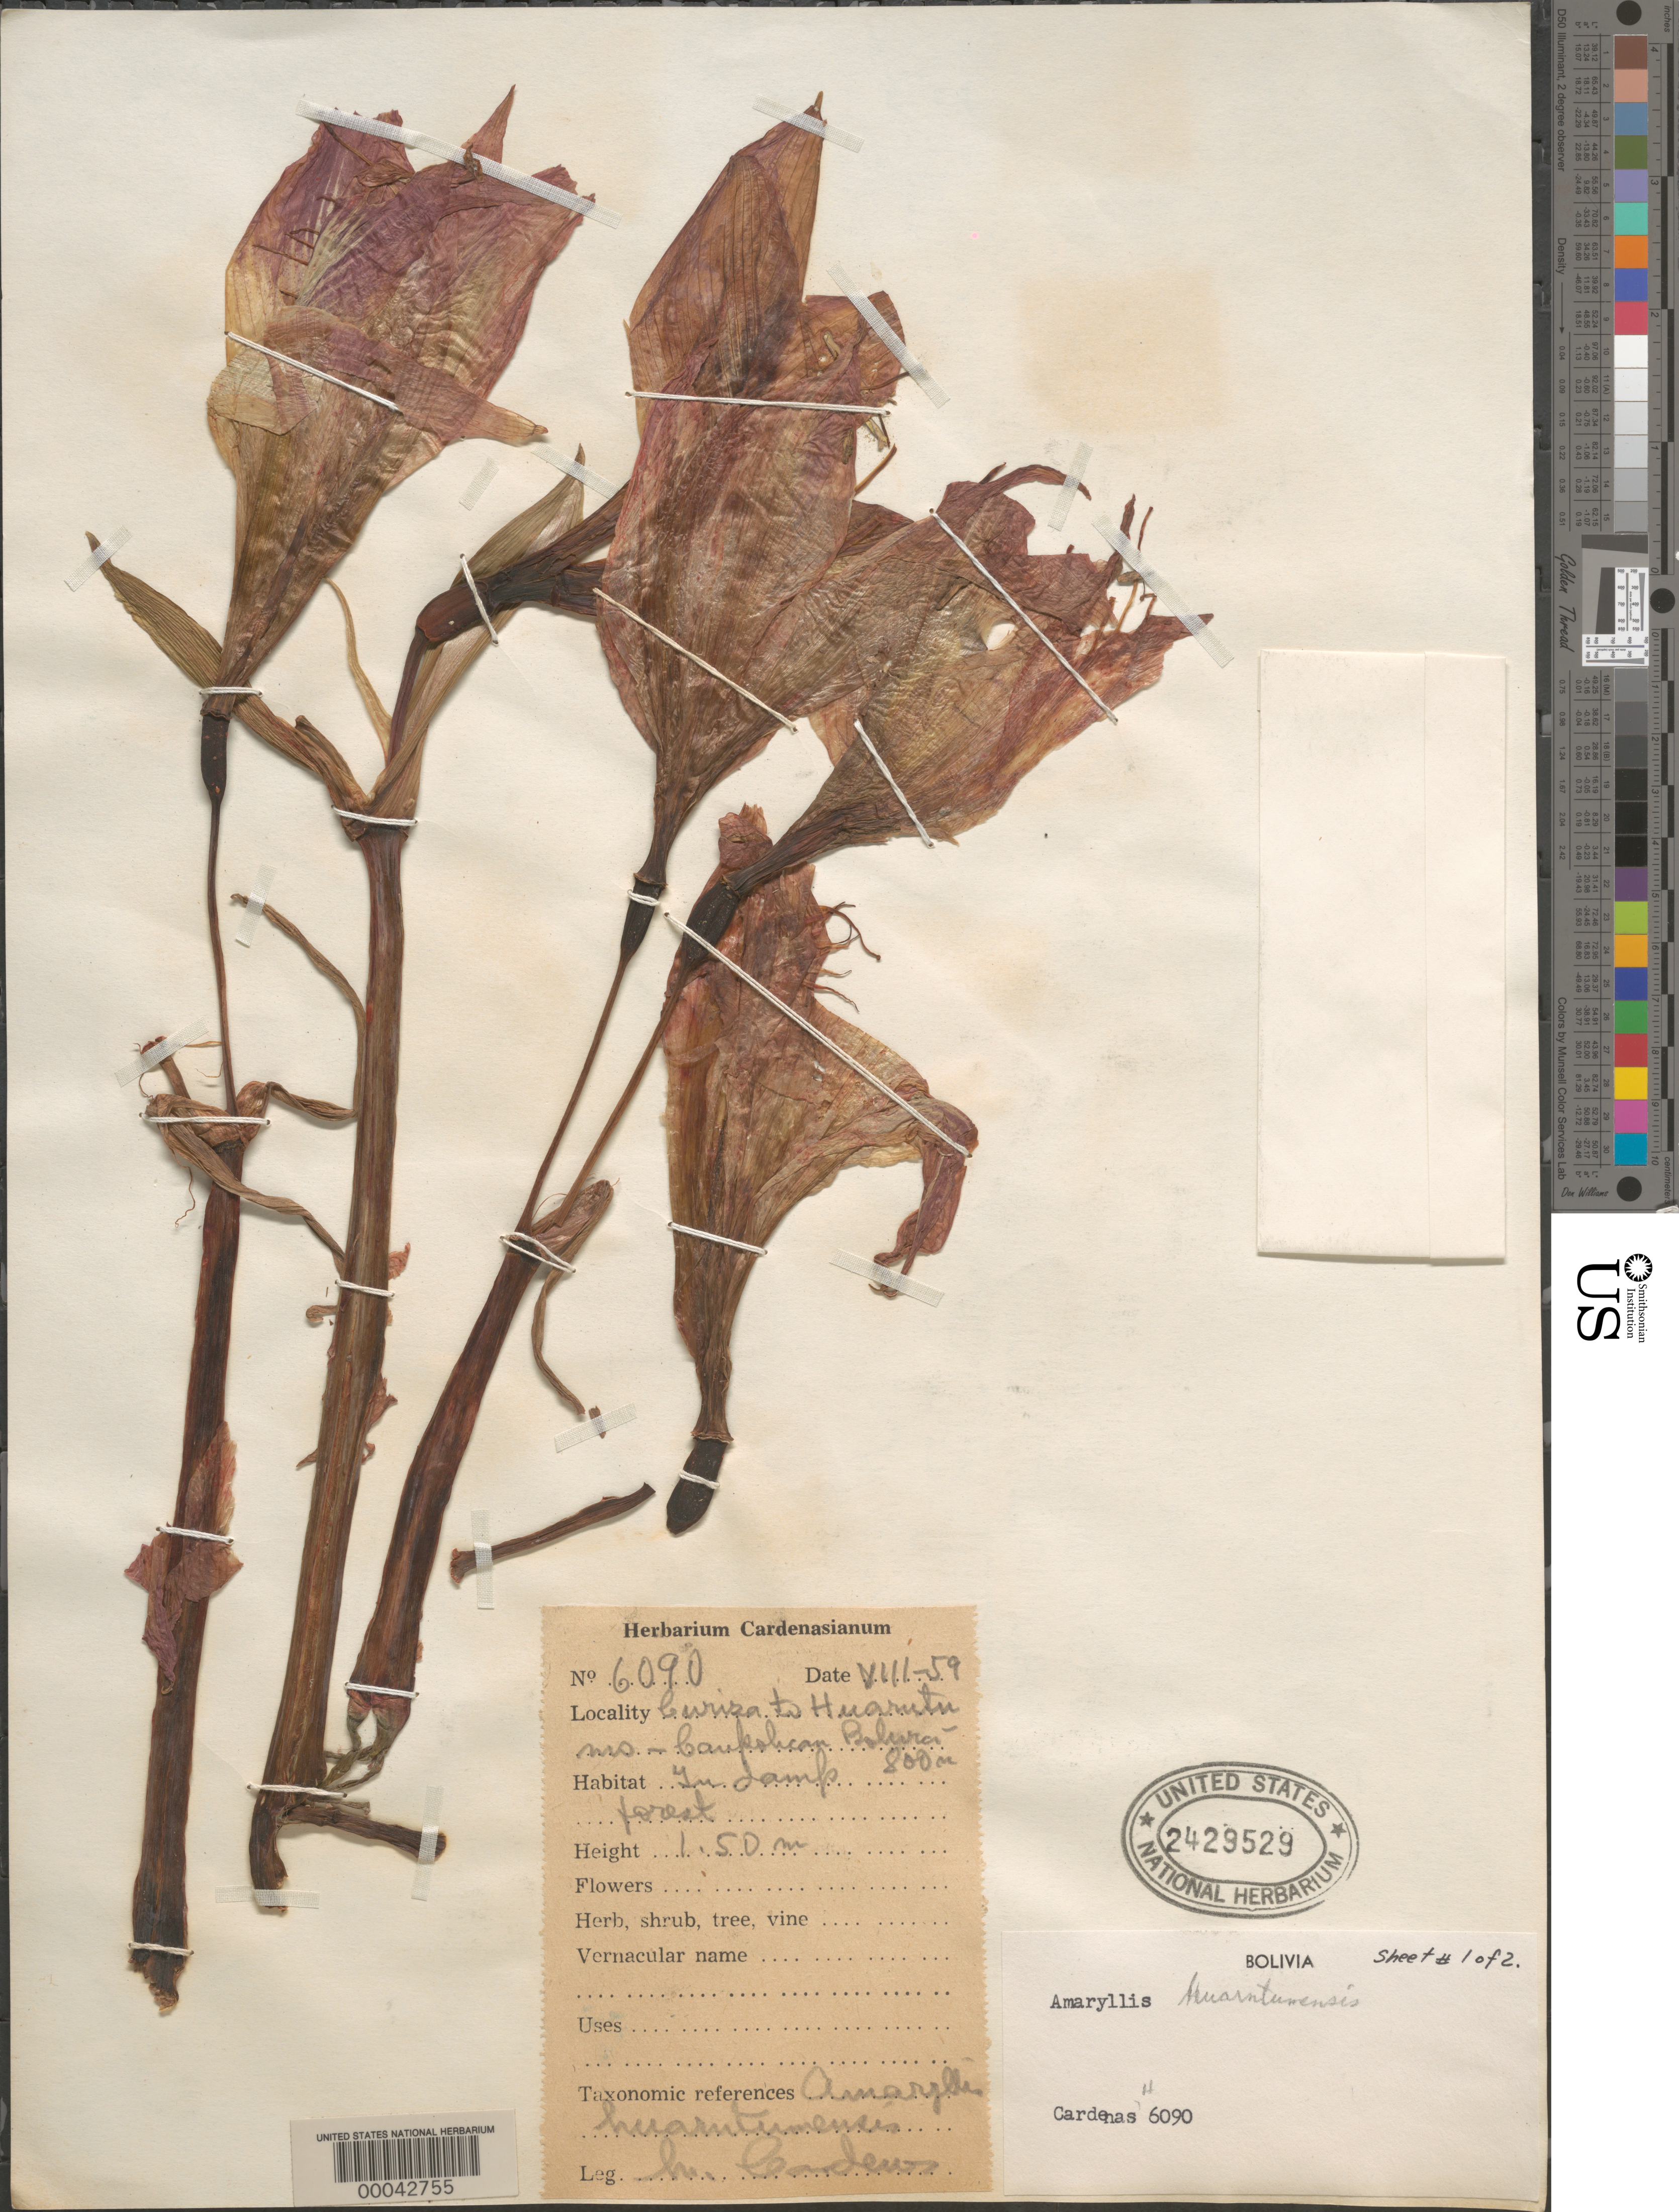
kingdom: Plantae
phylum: Tracheophyta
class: Liliopsida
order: Asparagales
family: Amaryllidaceae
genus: Amaryllis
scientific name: Amaryllis huarntumensis, ined.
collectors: M. Cárdenas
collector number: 6090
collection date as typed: Aug 1959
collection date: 1959-08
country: Bolivia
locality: Curisa to Huarutu Ms-Caupolican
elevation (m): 800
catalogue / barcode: US 2429529